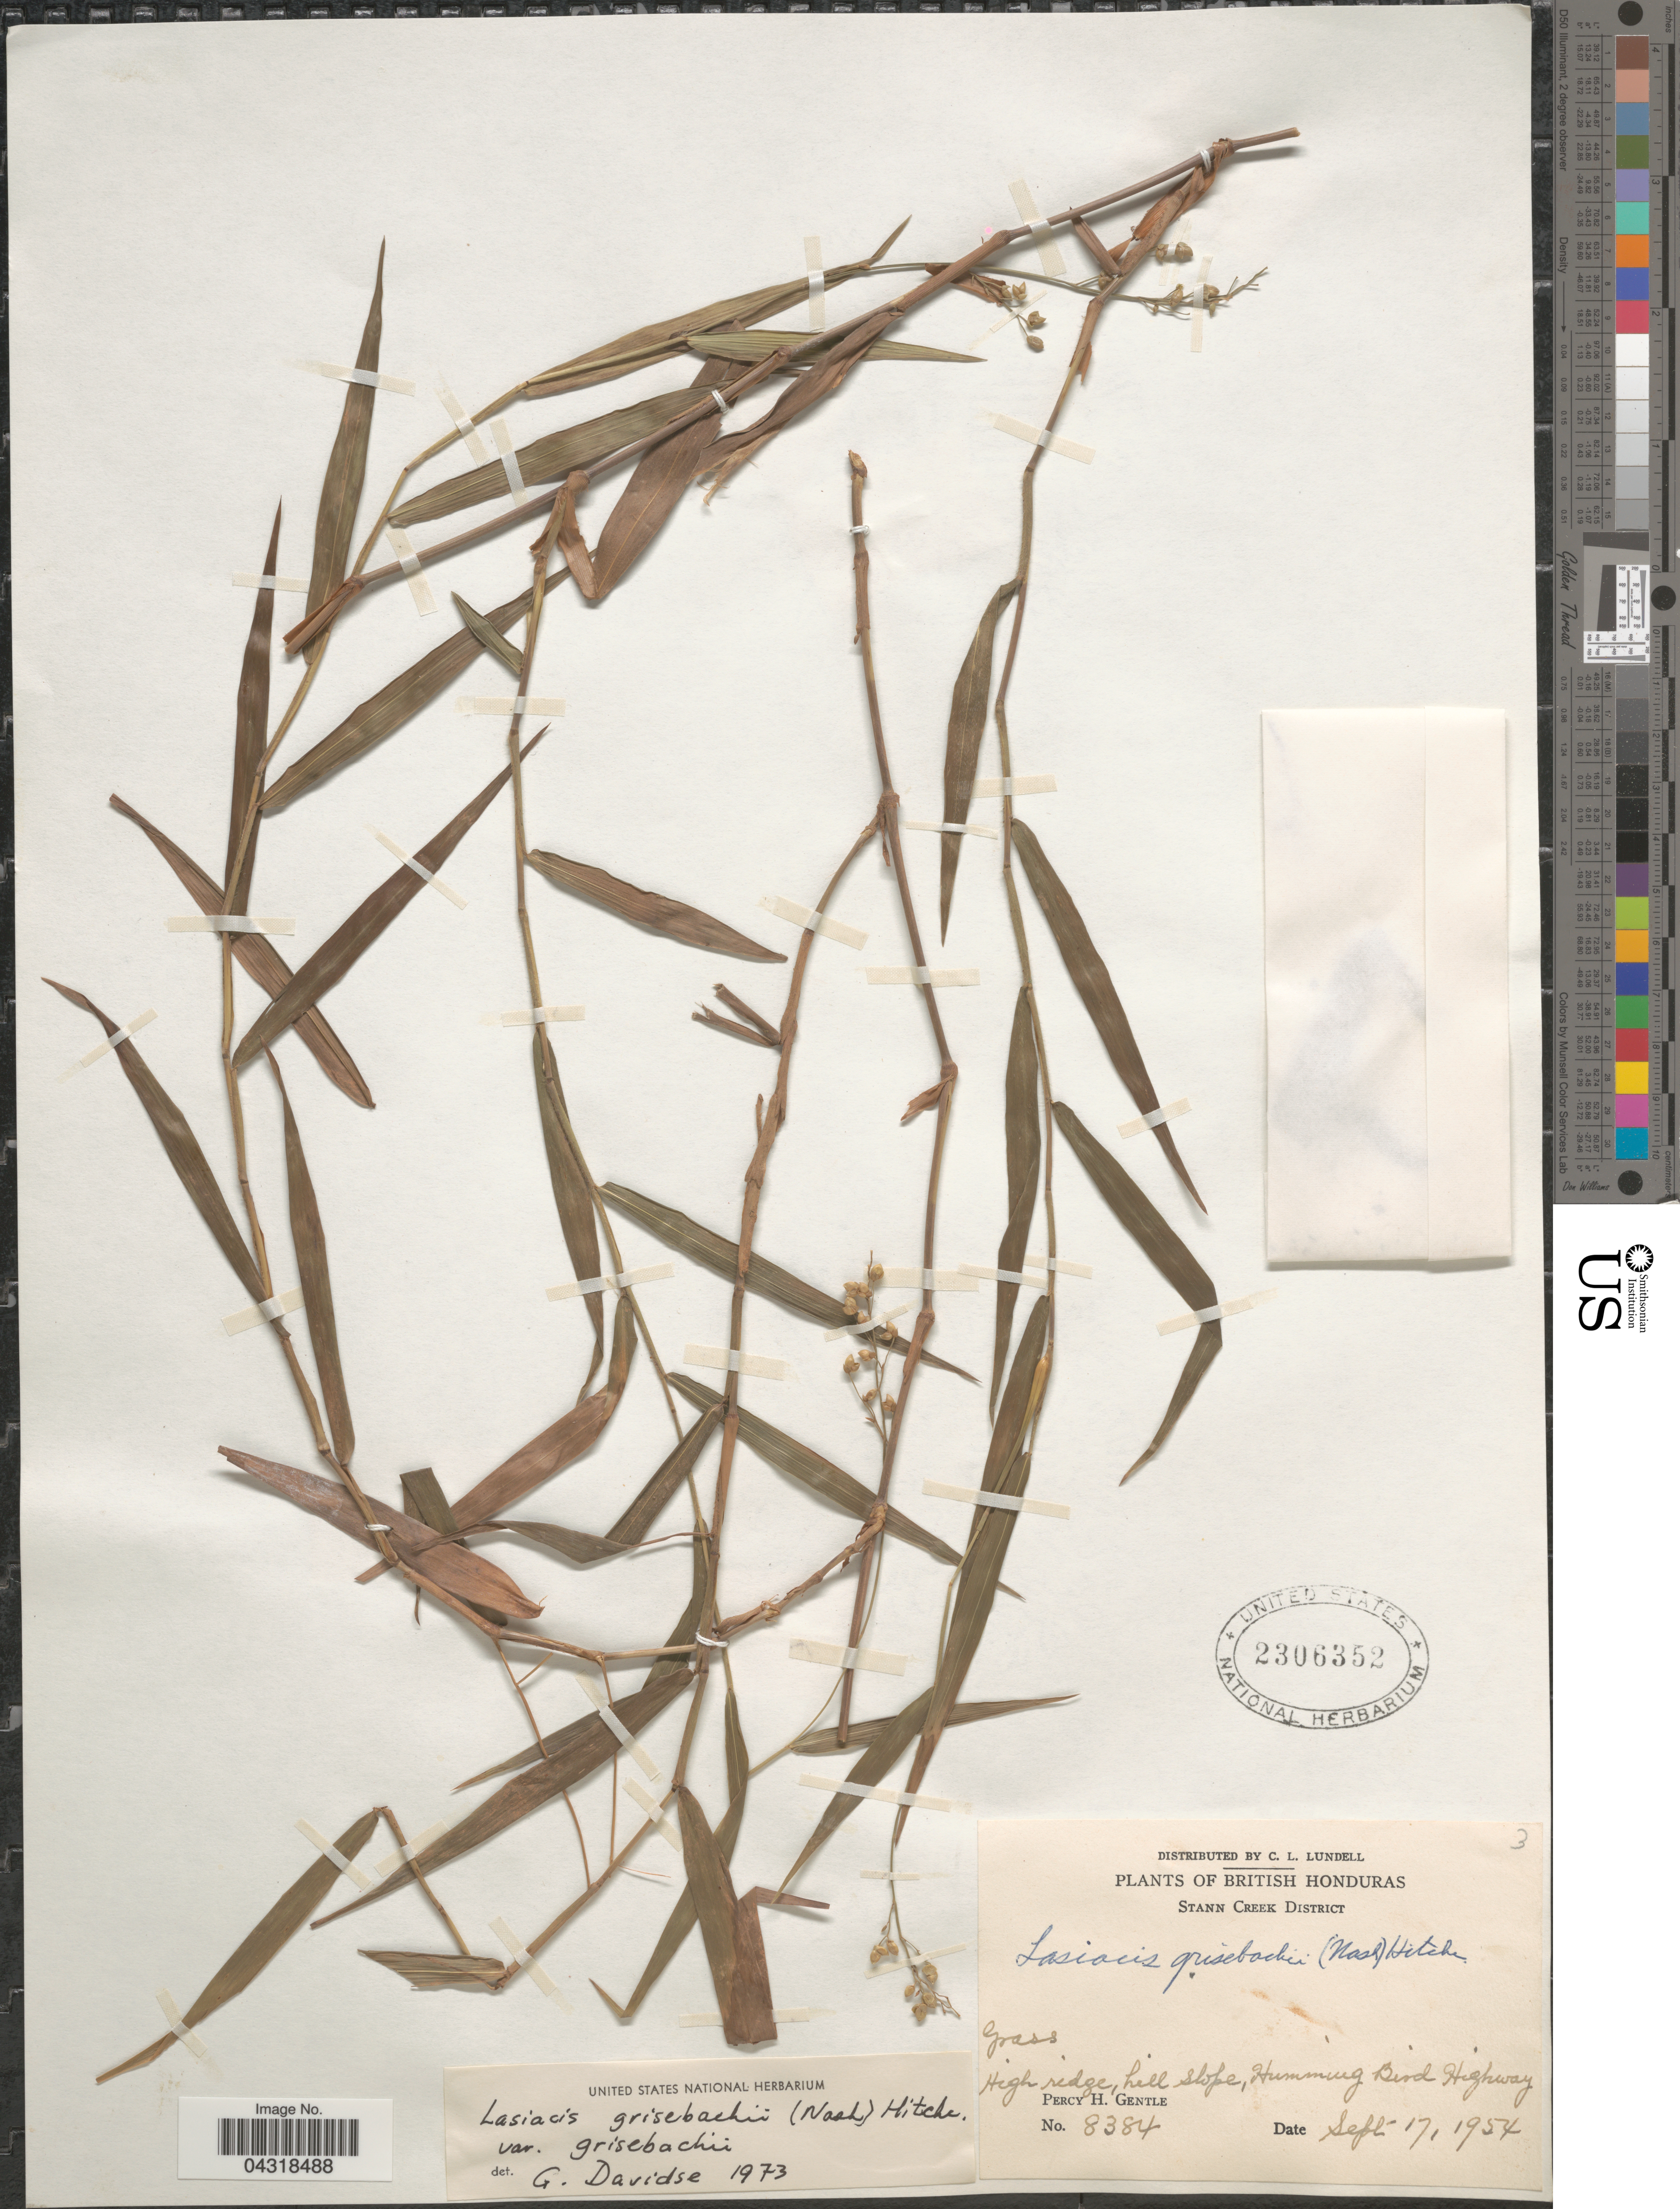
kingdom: Plantae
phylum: Tracheophyta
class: Liliopsida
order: Poales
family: Poaceae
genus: Lasiacis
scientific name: Lasiacis grisebachii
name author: (Nash) Hitchc.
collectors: P. H. Gentle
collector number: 8384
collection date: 1954-09-17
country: Belize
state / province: Stann Creek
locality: British Honduras. Stann Creek District. High ridge, hill slope, Humming Bird Highway.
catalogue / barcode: US 2306352